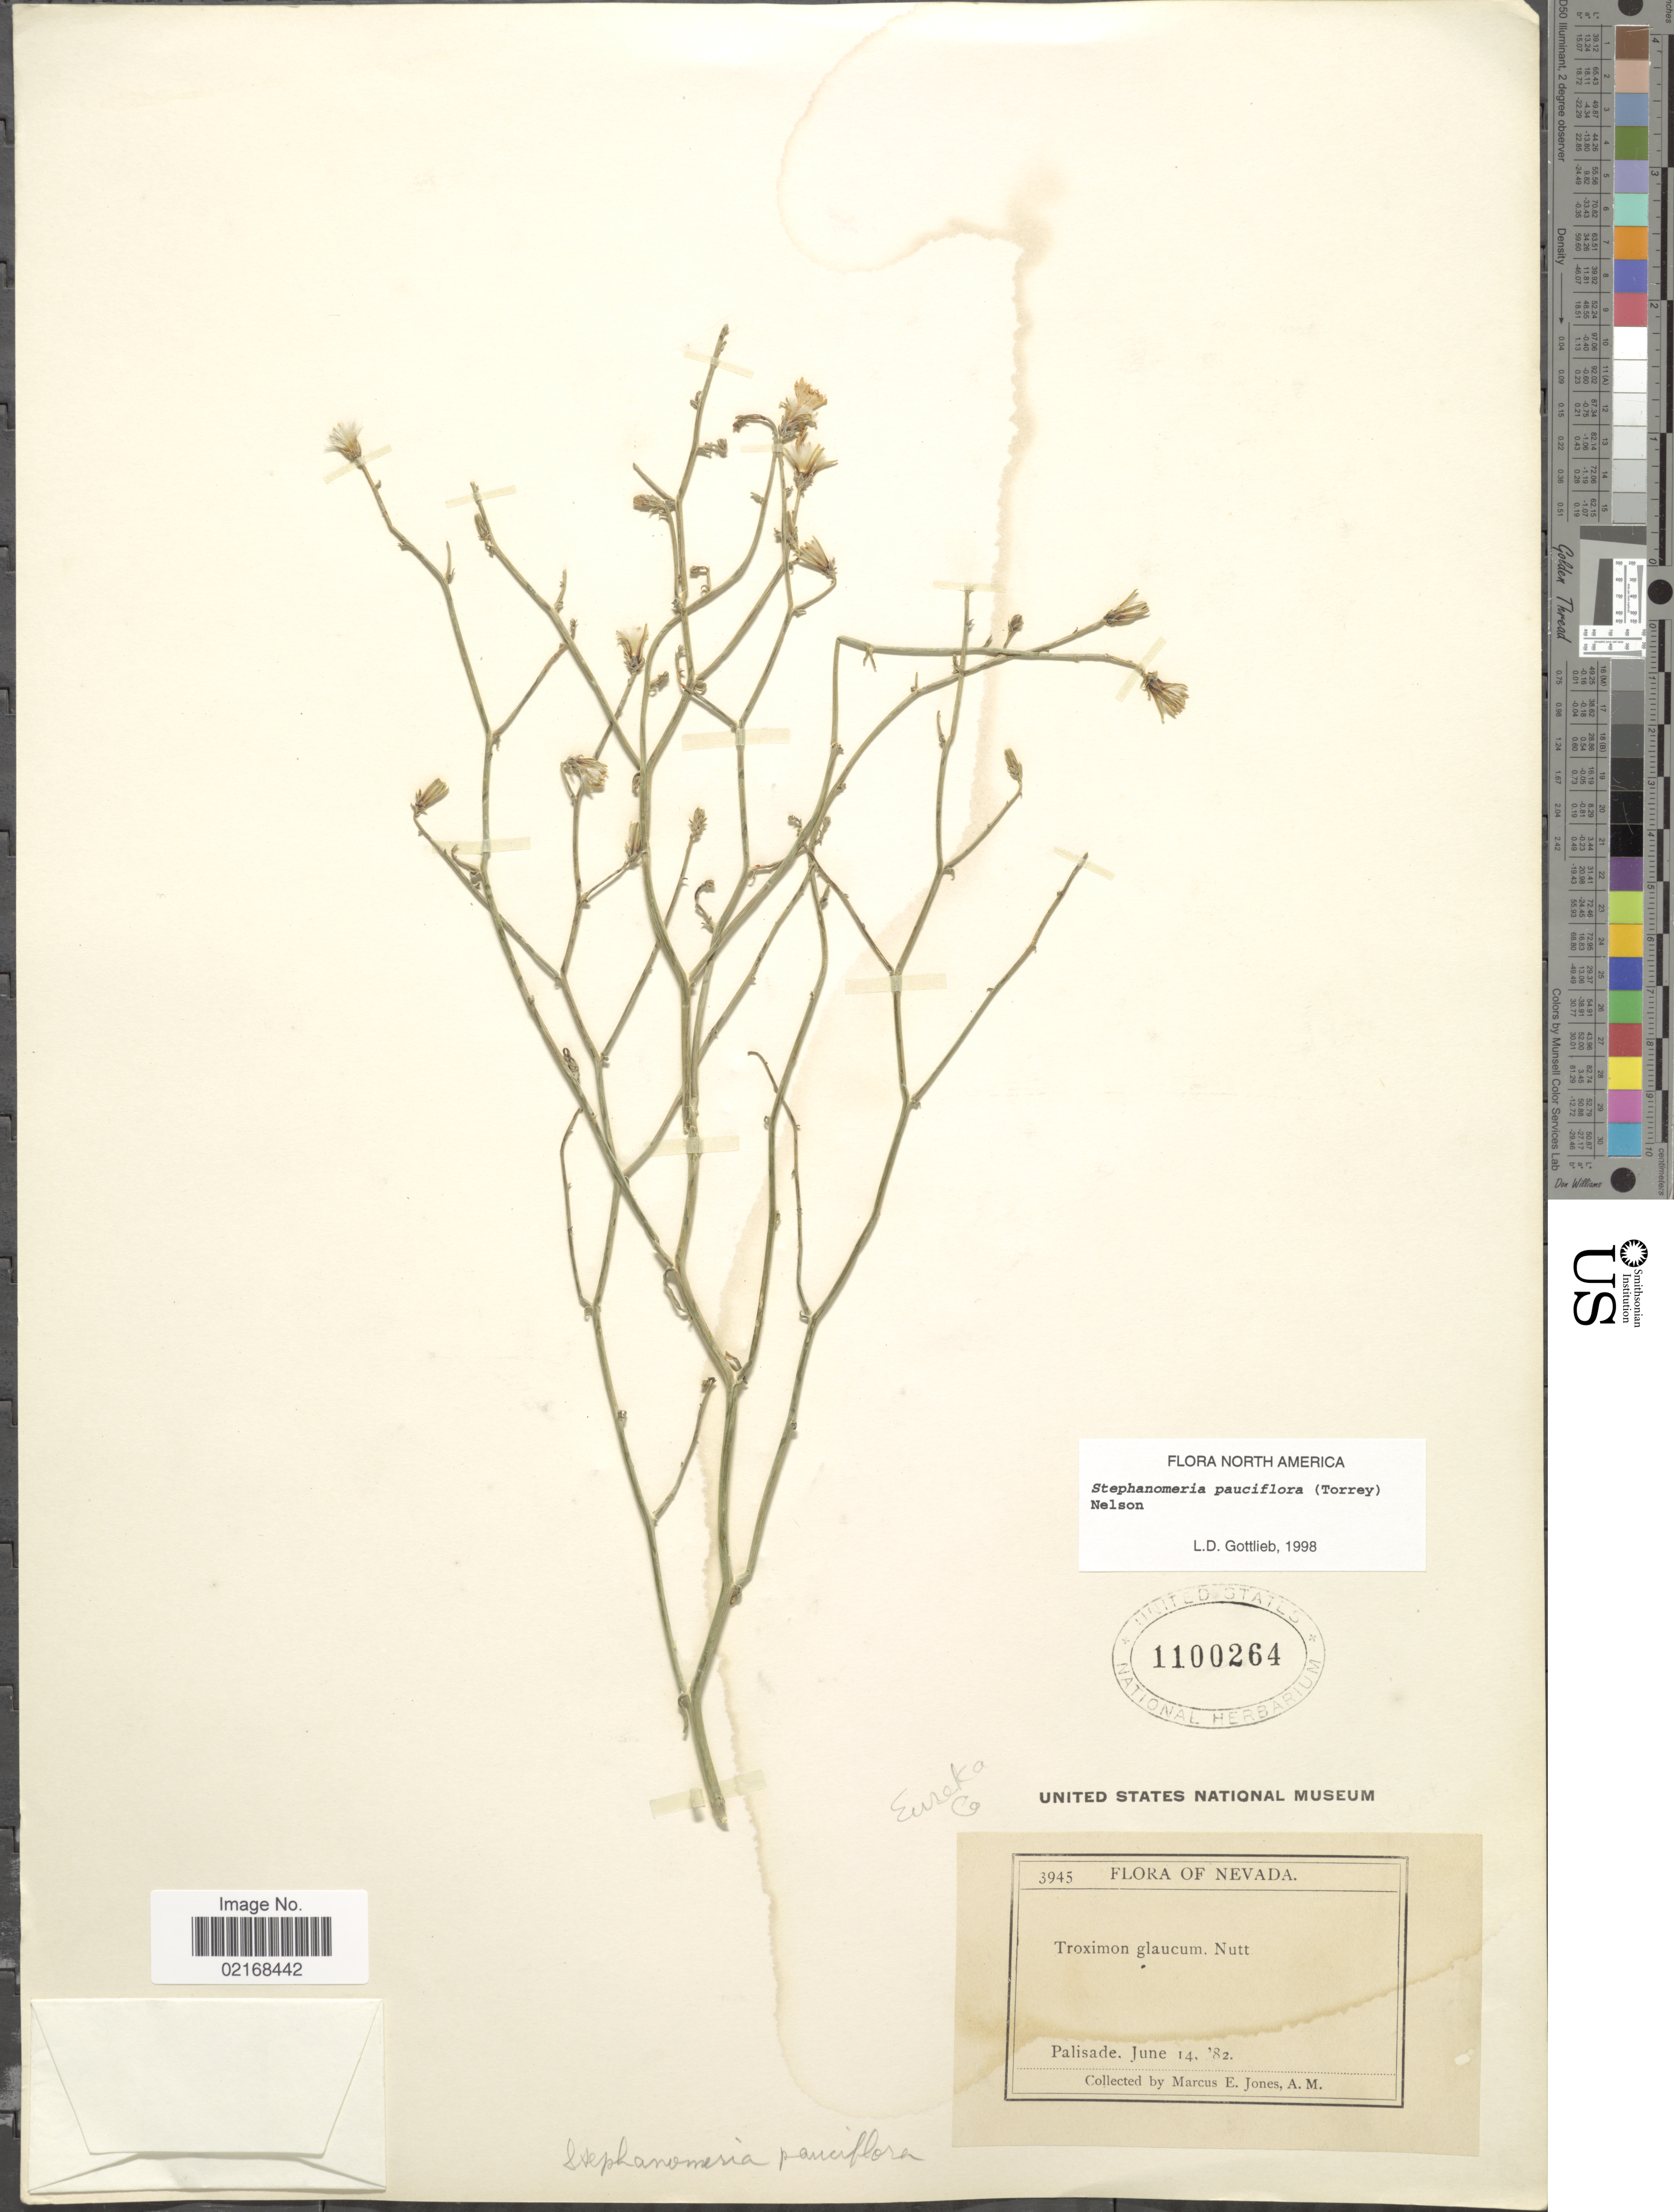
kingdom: Plantae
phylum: Tracheophyta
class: Magnoliopsida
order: Asterales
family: Asteraceae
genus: Stephanomeria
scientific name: Stephanomeria pauciflora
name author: (Torr.) A. Nelson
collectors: M. E. Jones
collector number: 3945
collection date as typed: Transcribed d/m/y: 14/6/82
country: United States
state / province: Nevada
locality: Palisade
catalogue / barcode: US 1100264